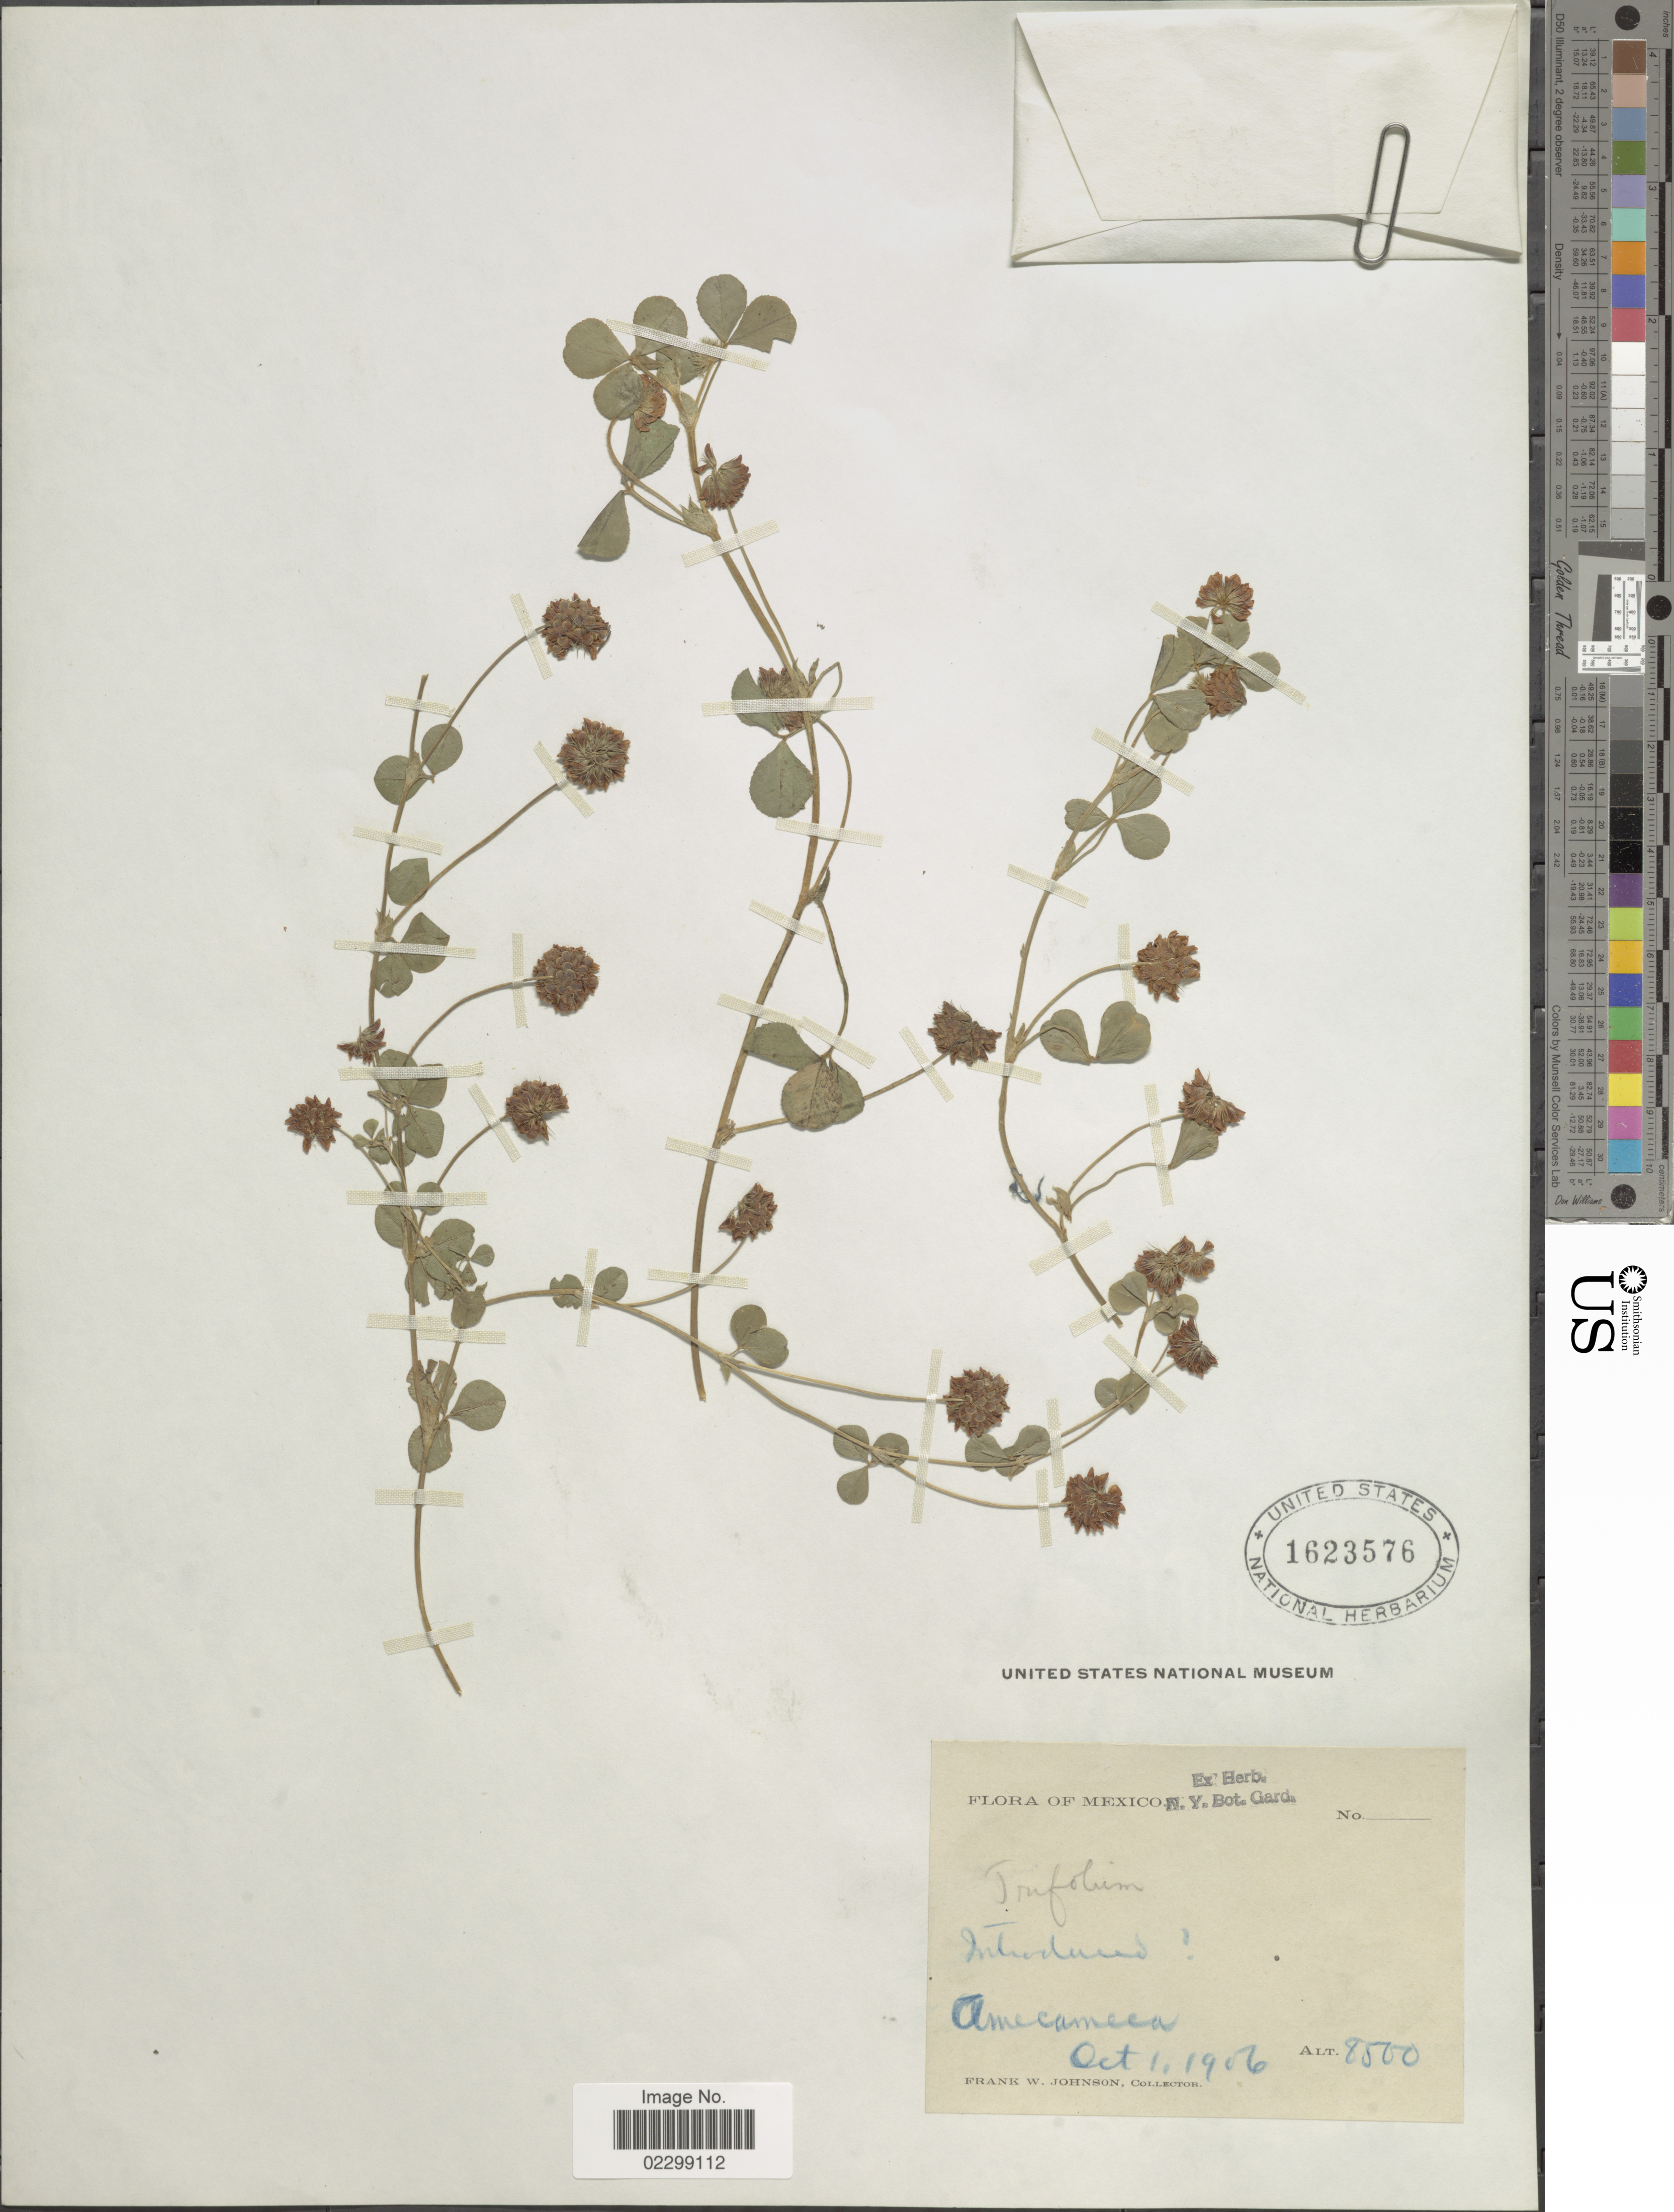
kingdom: Plantae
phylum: Tracheophyta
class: Magnoliopsida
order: Fabales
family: Fabaceae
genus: Trifolium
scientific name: Trifolium sp.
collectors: F. W. Johnson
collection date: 1906-10-01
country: Mexico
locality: Amecameca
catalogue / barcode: US 1623576